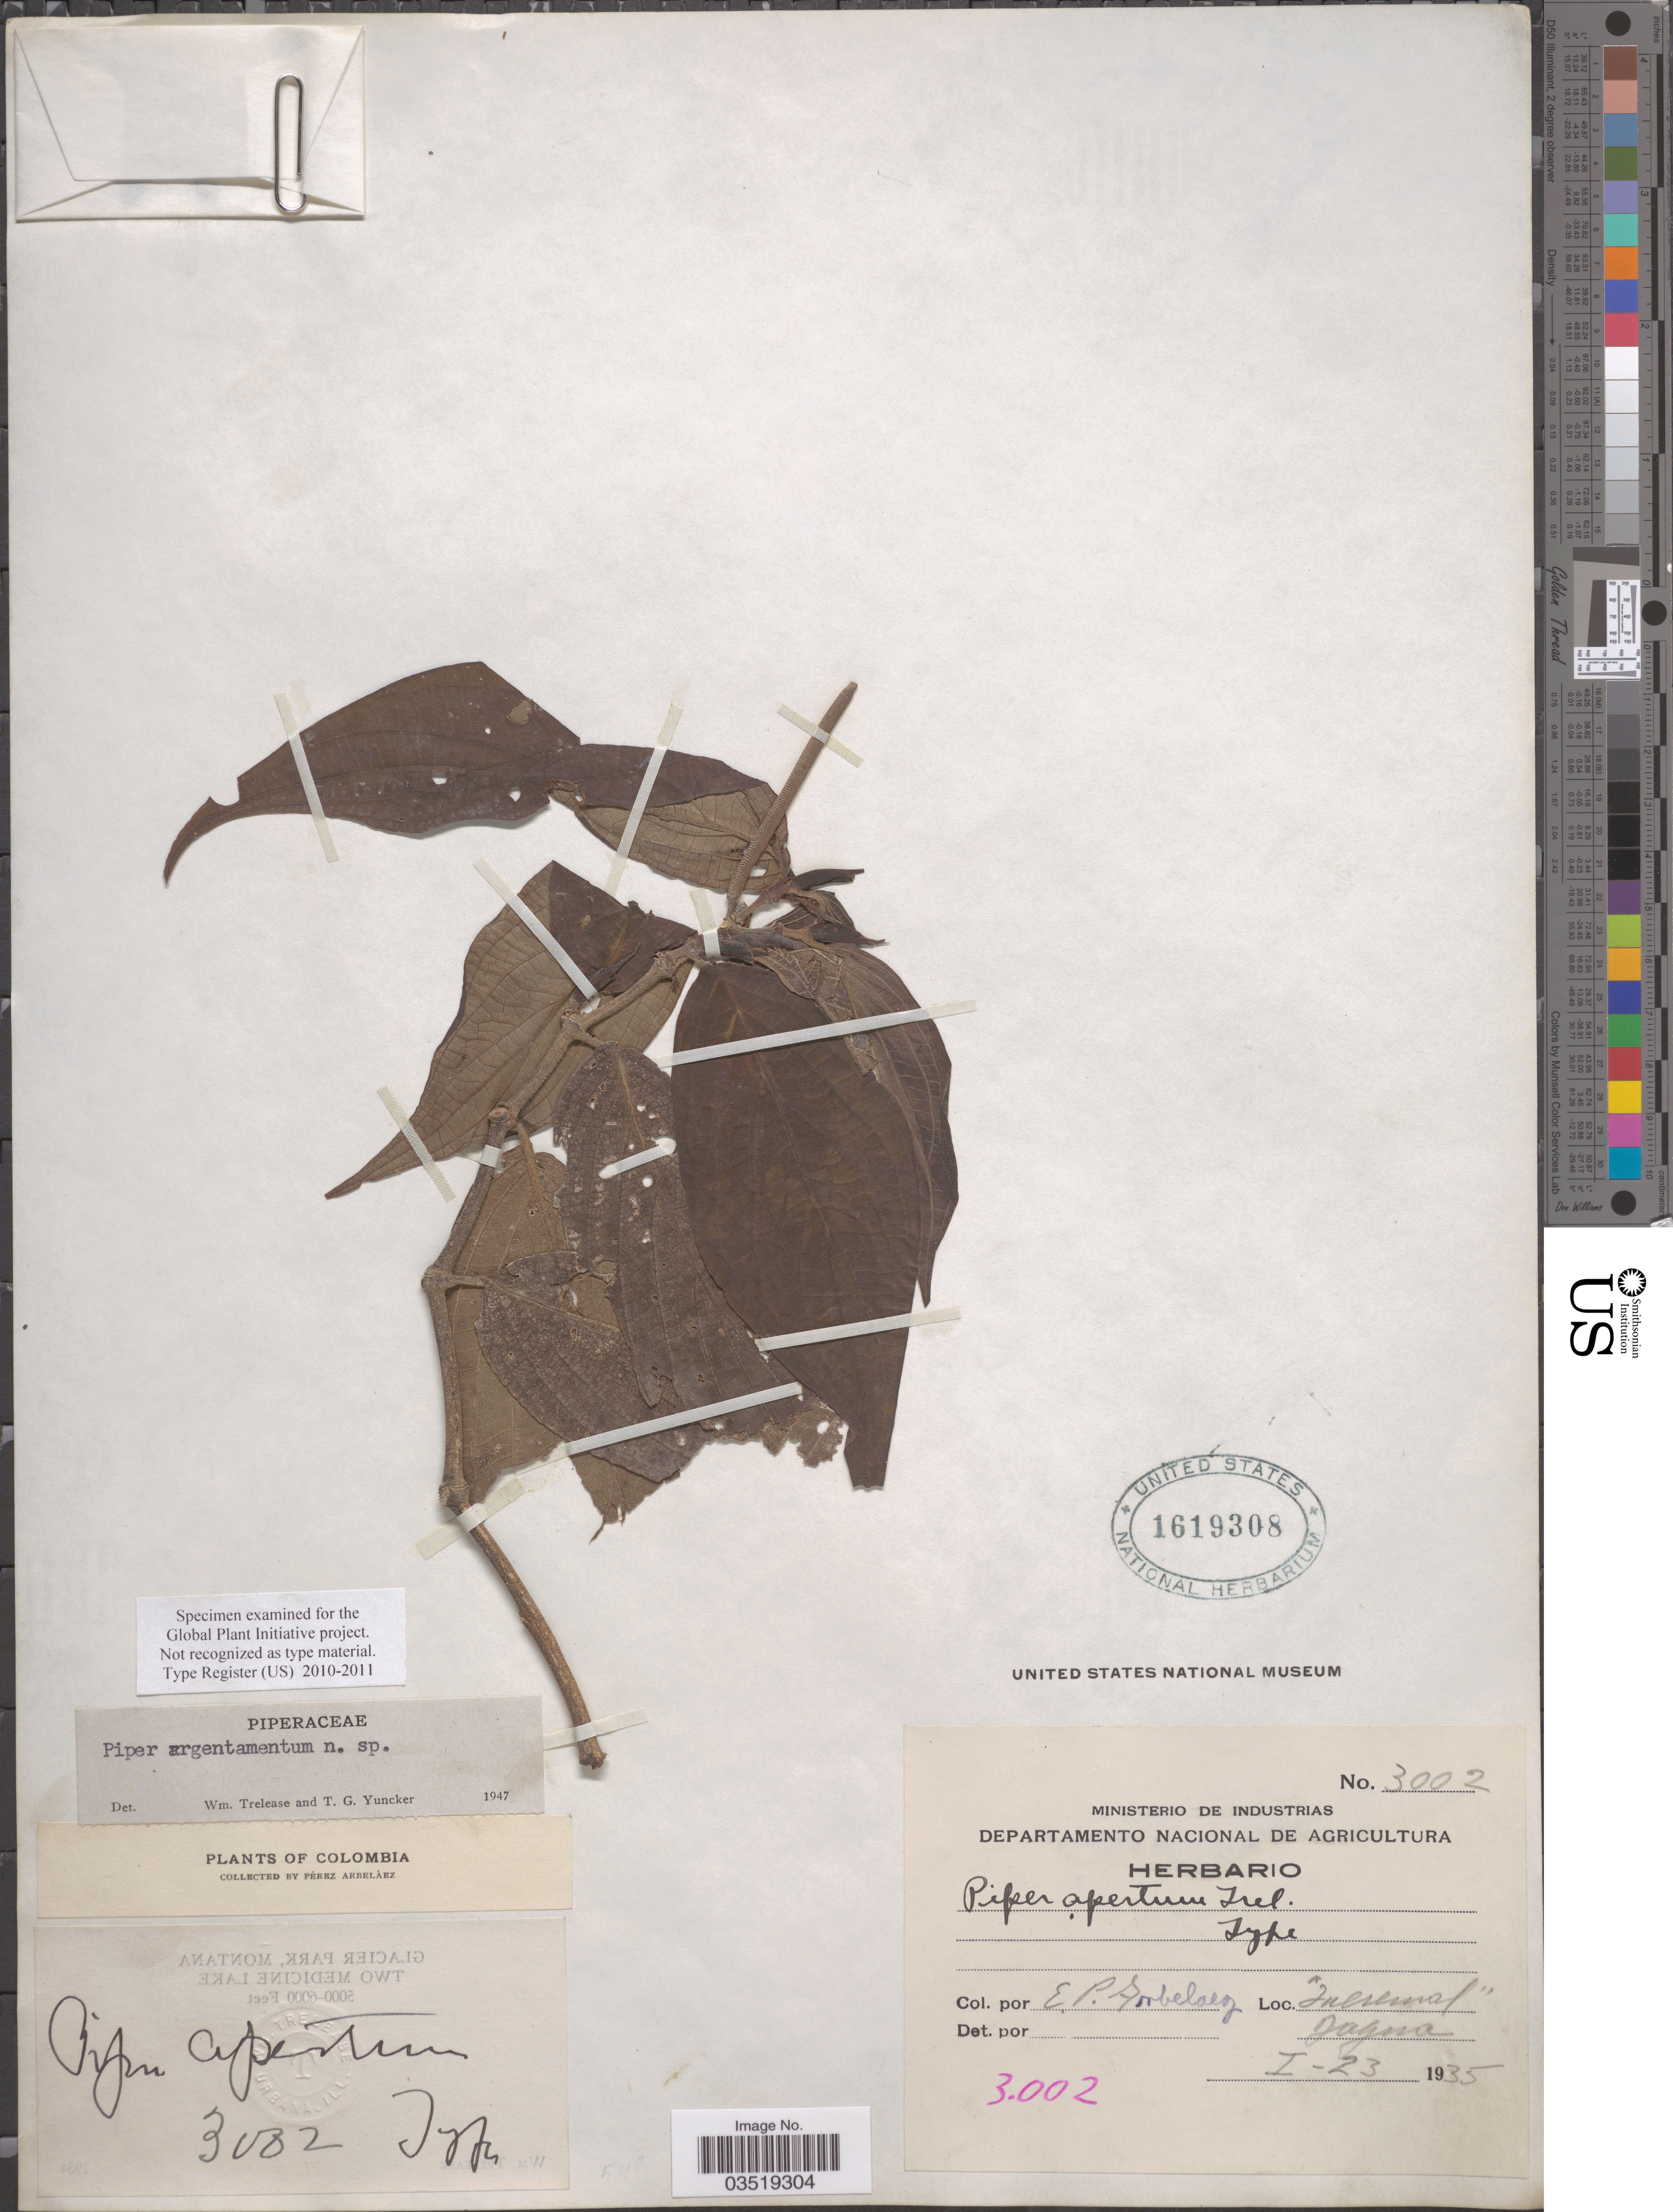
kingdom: Plantae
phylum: Tracheophyta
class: Magnoliopsida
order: Piperales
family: Piperaceae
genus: Piper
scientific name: Piper argentamentum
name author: Trel. & Yunck.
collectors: E. Pérez Arbeláez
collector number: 3002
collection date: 1935-01-23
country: Colombia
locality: Queremal Dagua.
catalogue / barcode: US 1619308